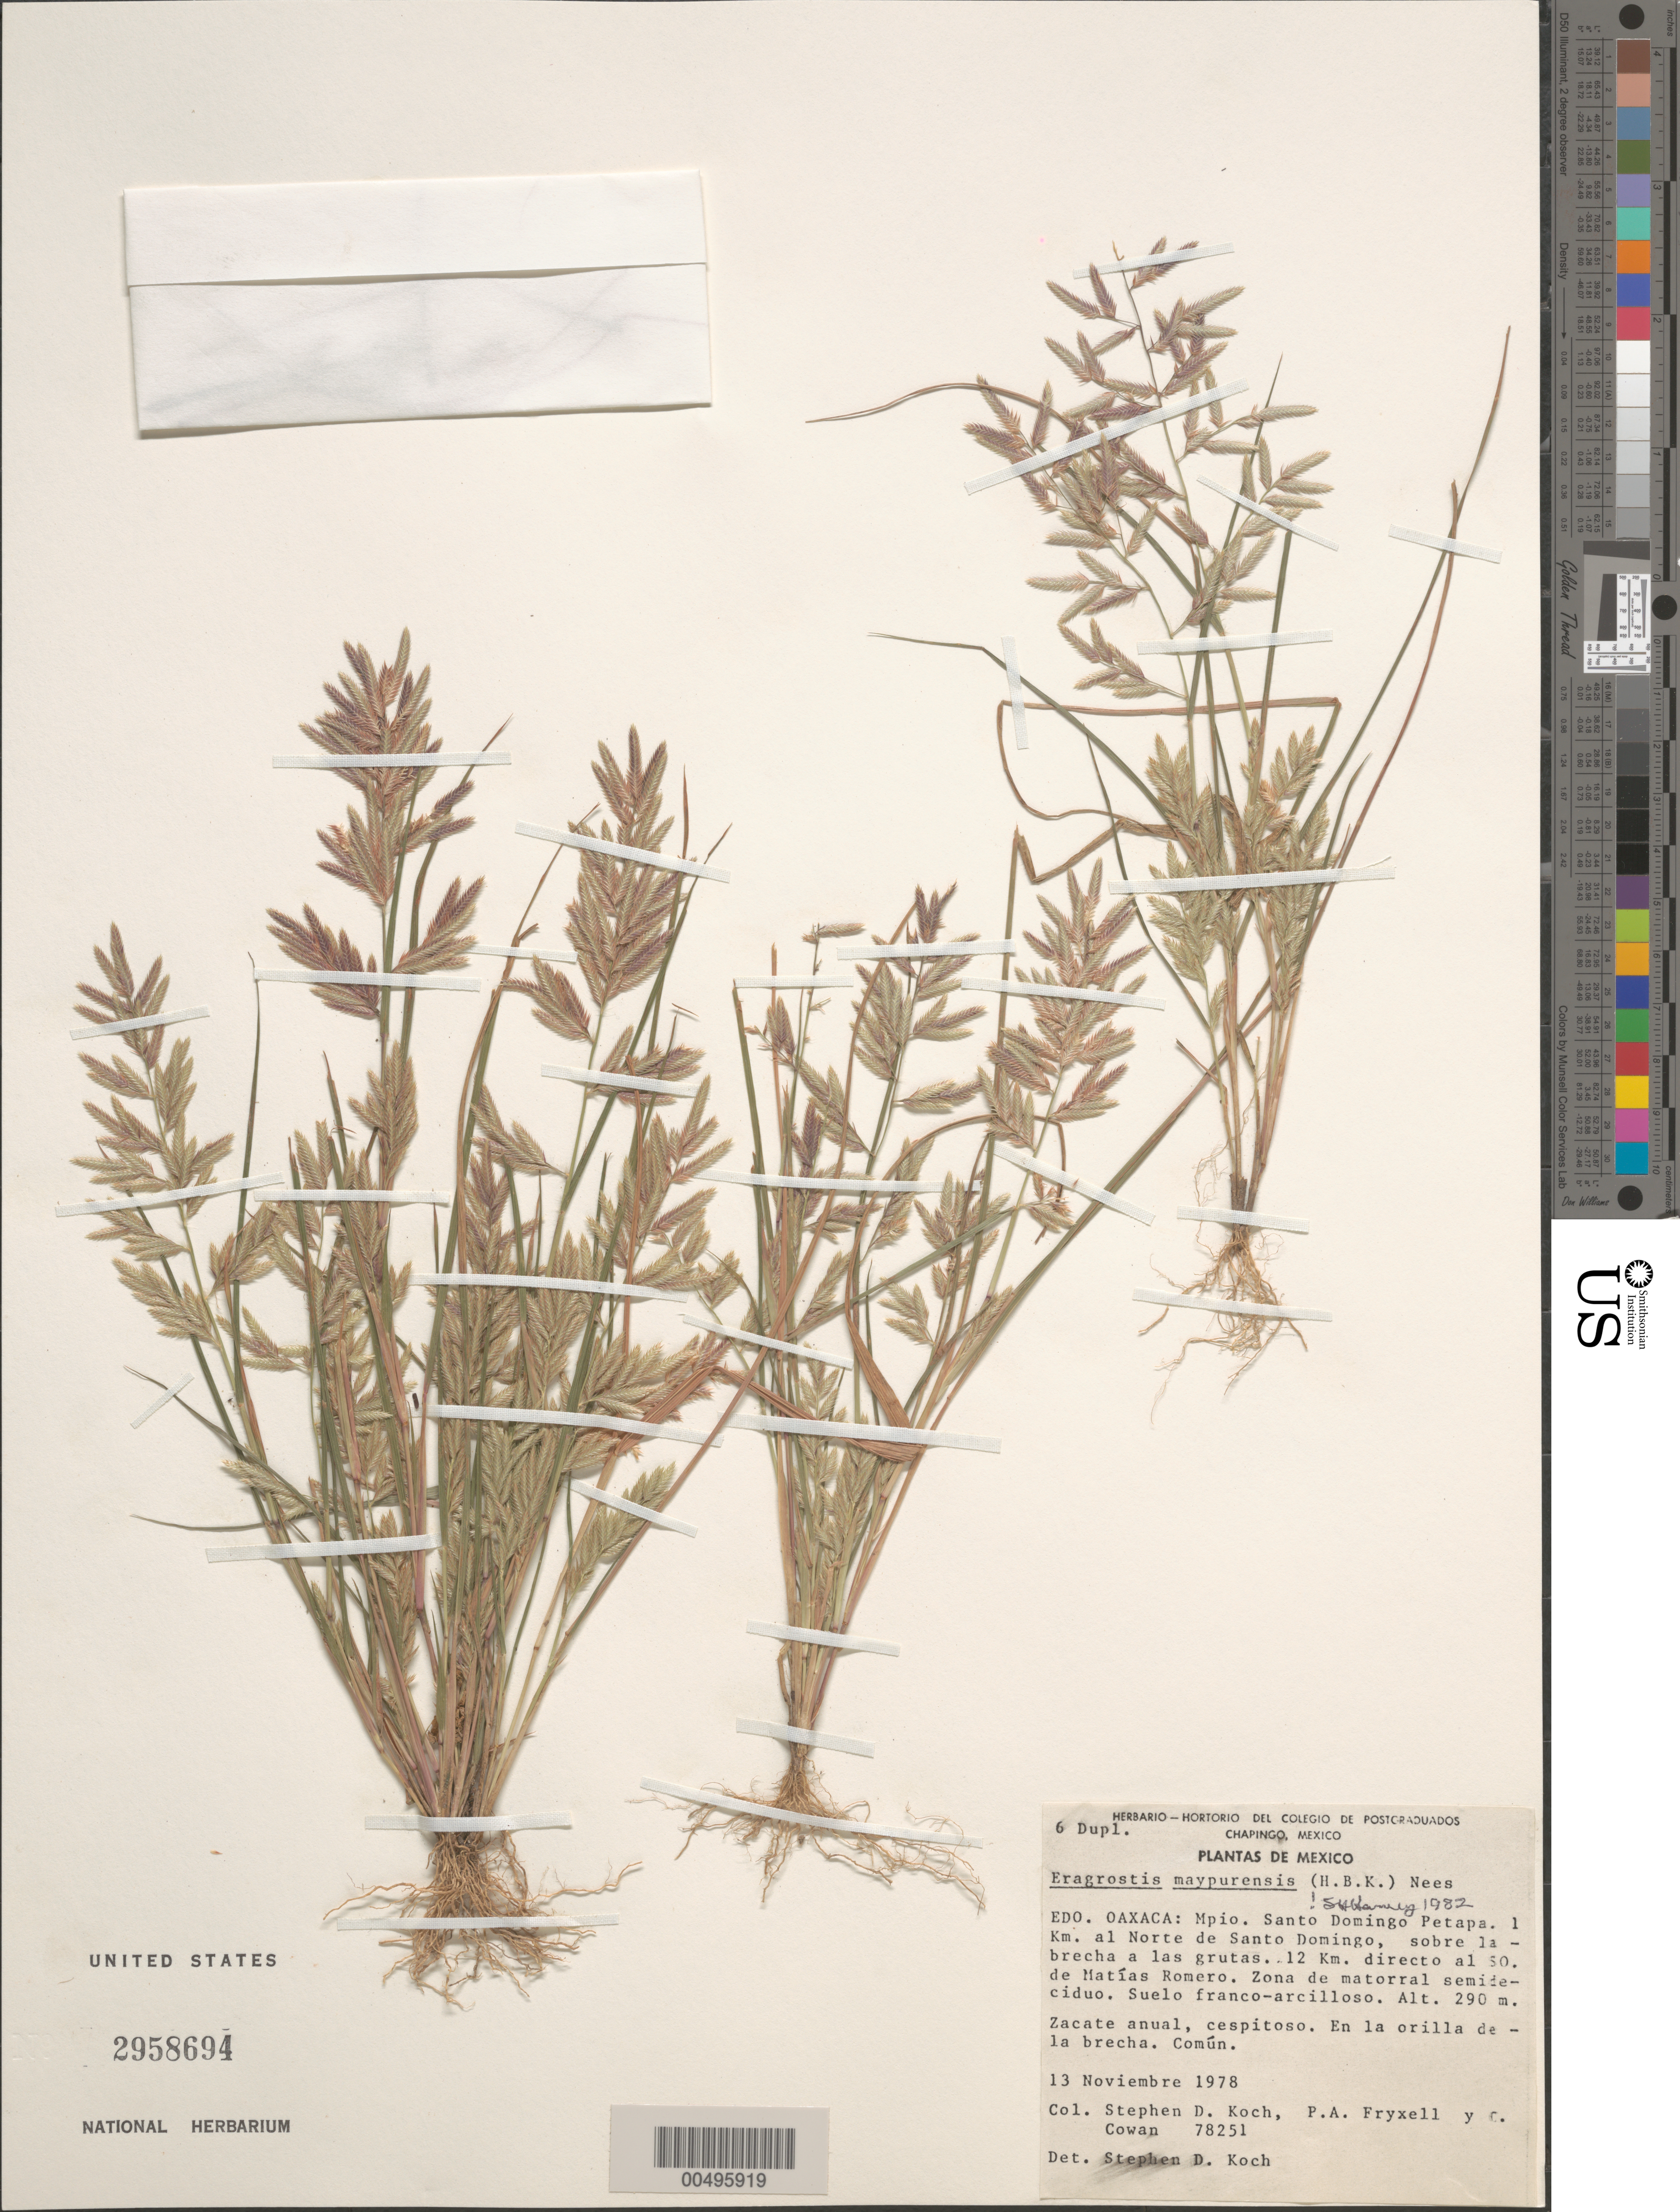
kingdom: Plantae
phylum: Tracheophyta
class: Liliopsida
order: Poales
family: Poaceae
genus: Eragrostis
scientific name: Eragrostis maypurensis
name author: (Kunth) Steud.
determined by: Harvey, L. H.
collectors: S. D. Koch, P. A. Fryxell & R. S. Cowan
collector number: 78251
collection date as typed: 13 Nov 1978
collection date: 1978-11-13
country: Mexico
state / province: Oaxaca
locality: Santo Domingo Petapa Mun., 1 km N of Santo Domingo, 12 km S of Matías Romero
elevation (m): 290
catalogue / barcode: US 2958694